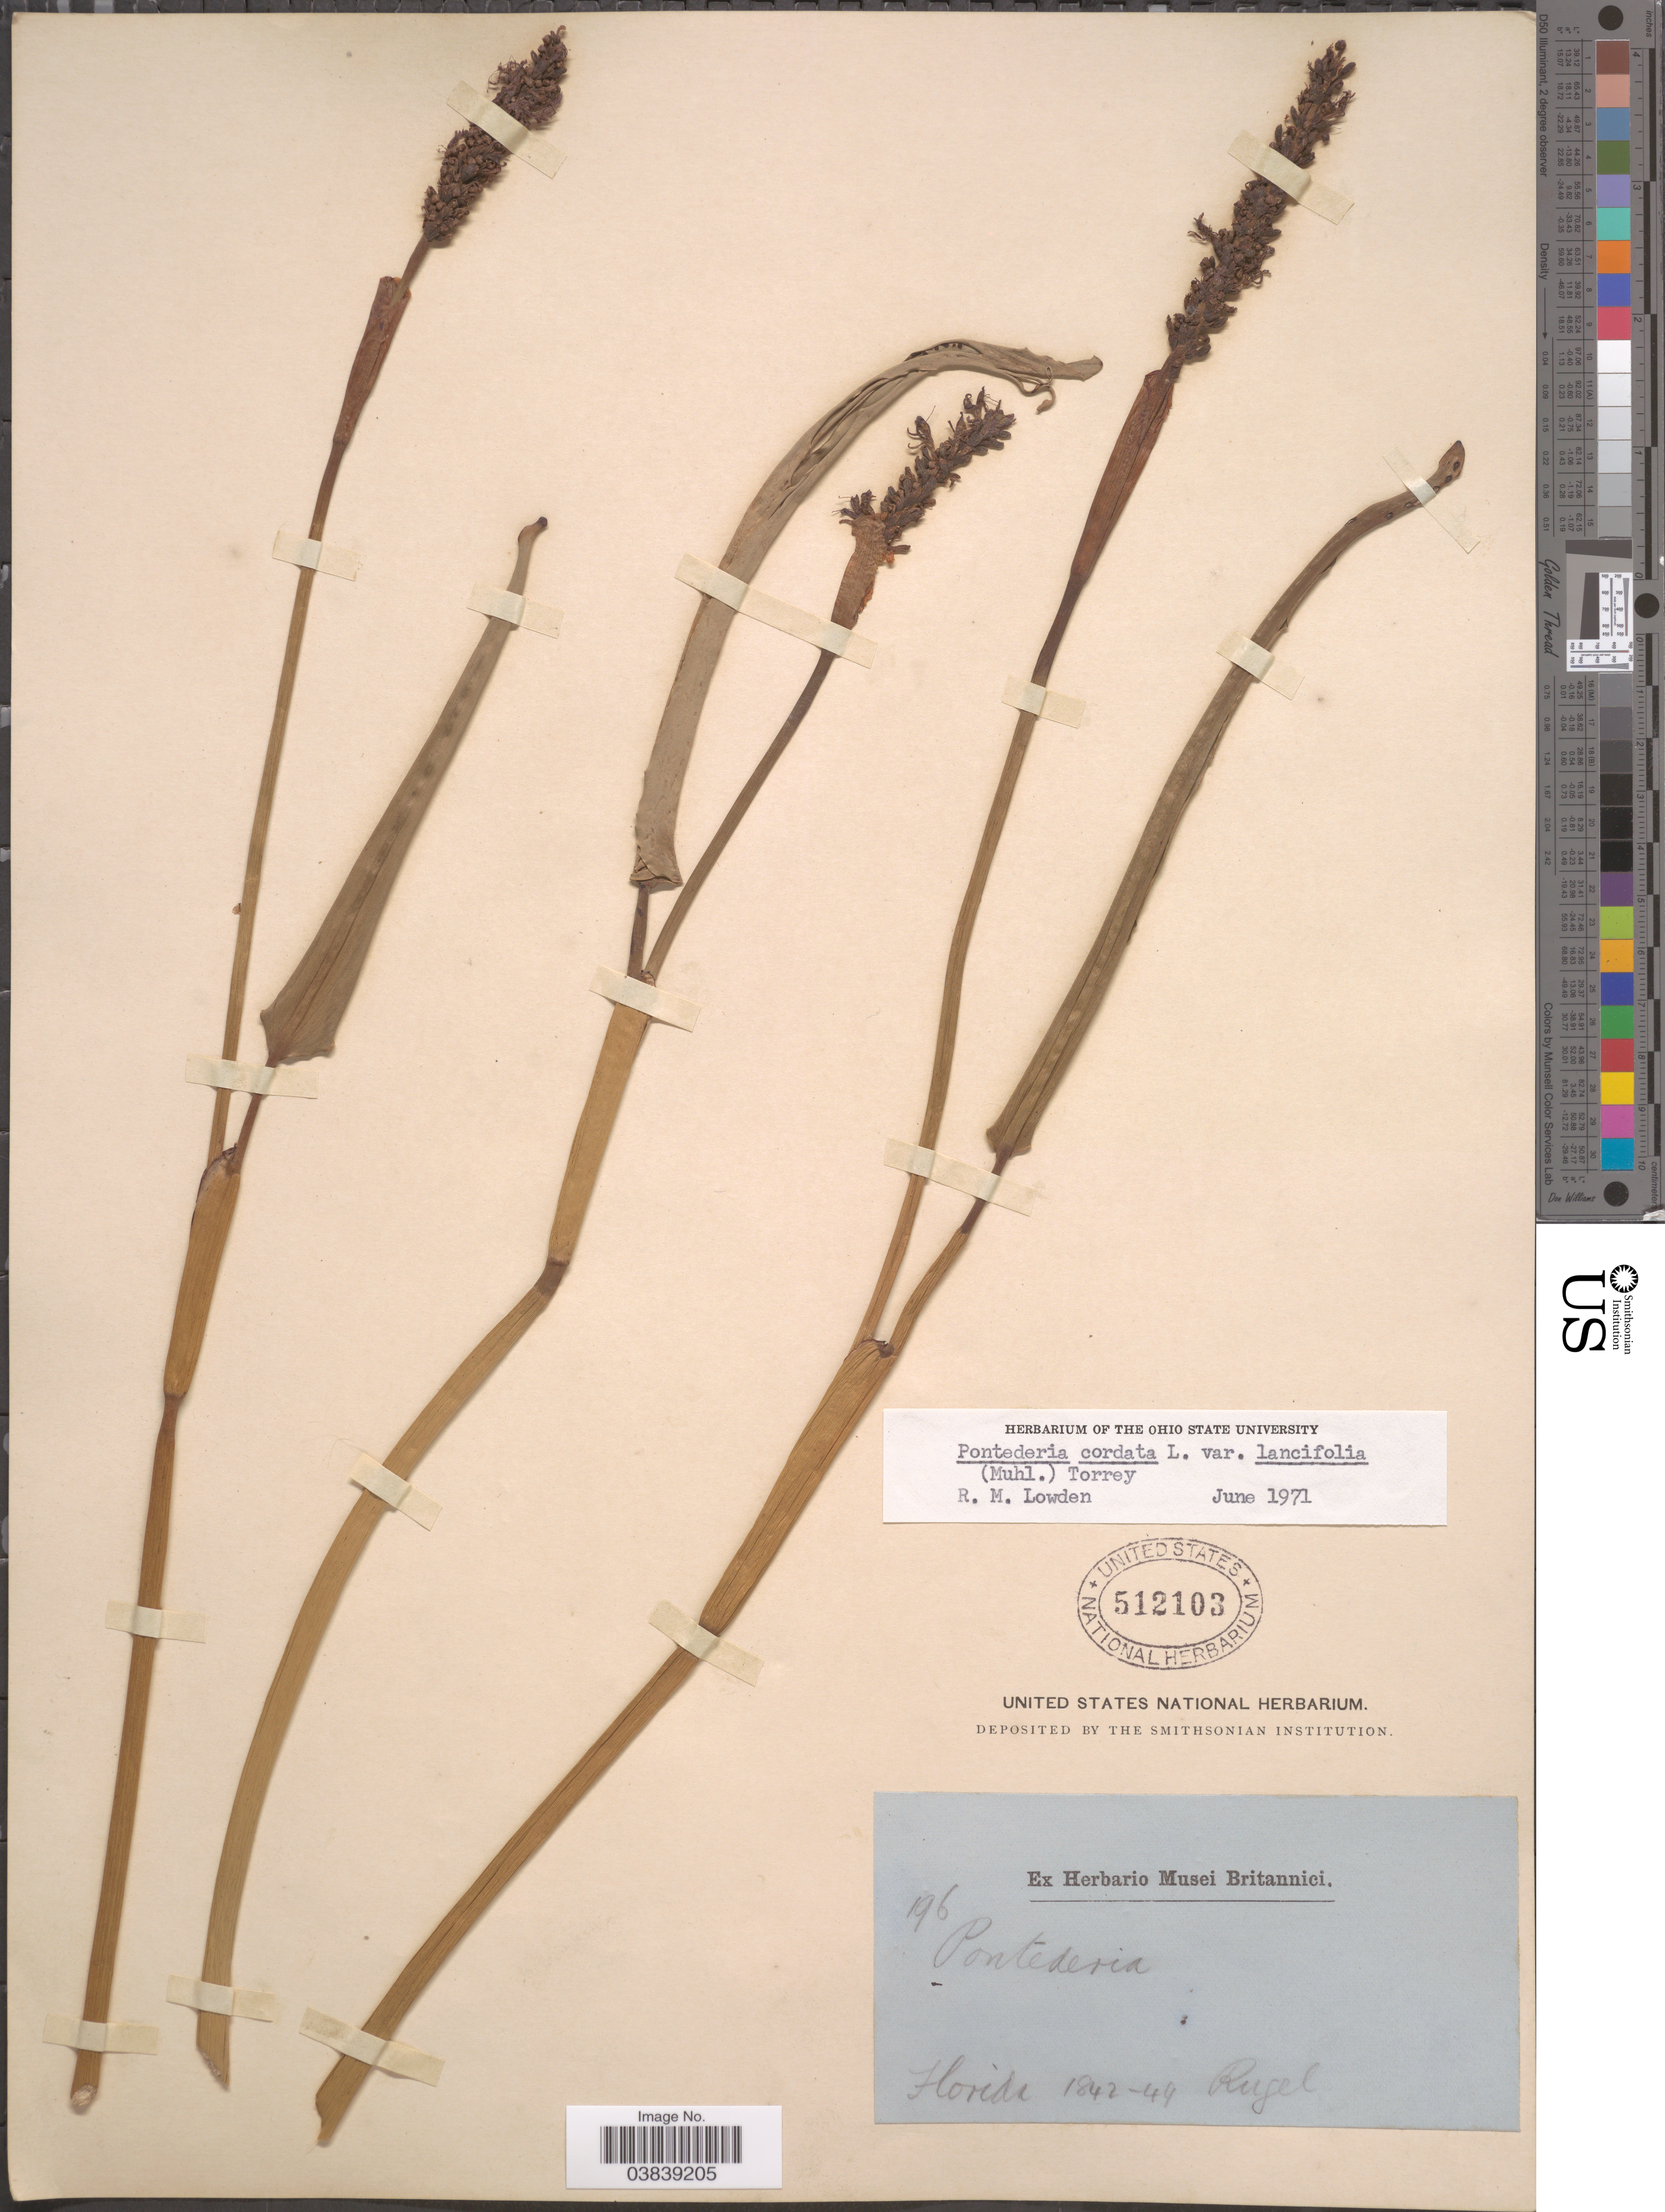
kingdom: Plantae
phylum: Tracheophyta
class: Liliopsida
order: Commelinales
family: Pontederiaceae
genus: Pontederia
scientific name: Pontederia cordata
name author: L.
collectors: Rugel, --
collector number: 196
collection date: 1842/1844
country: United States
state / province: Florida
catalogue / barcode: US 512103